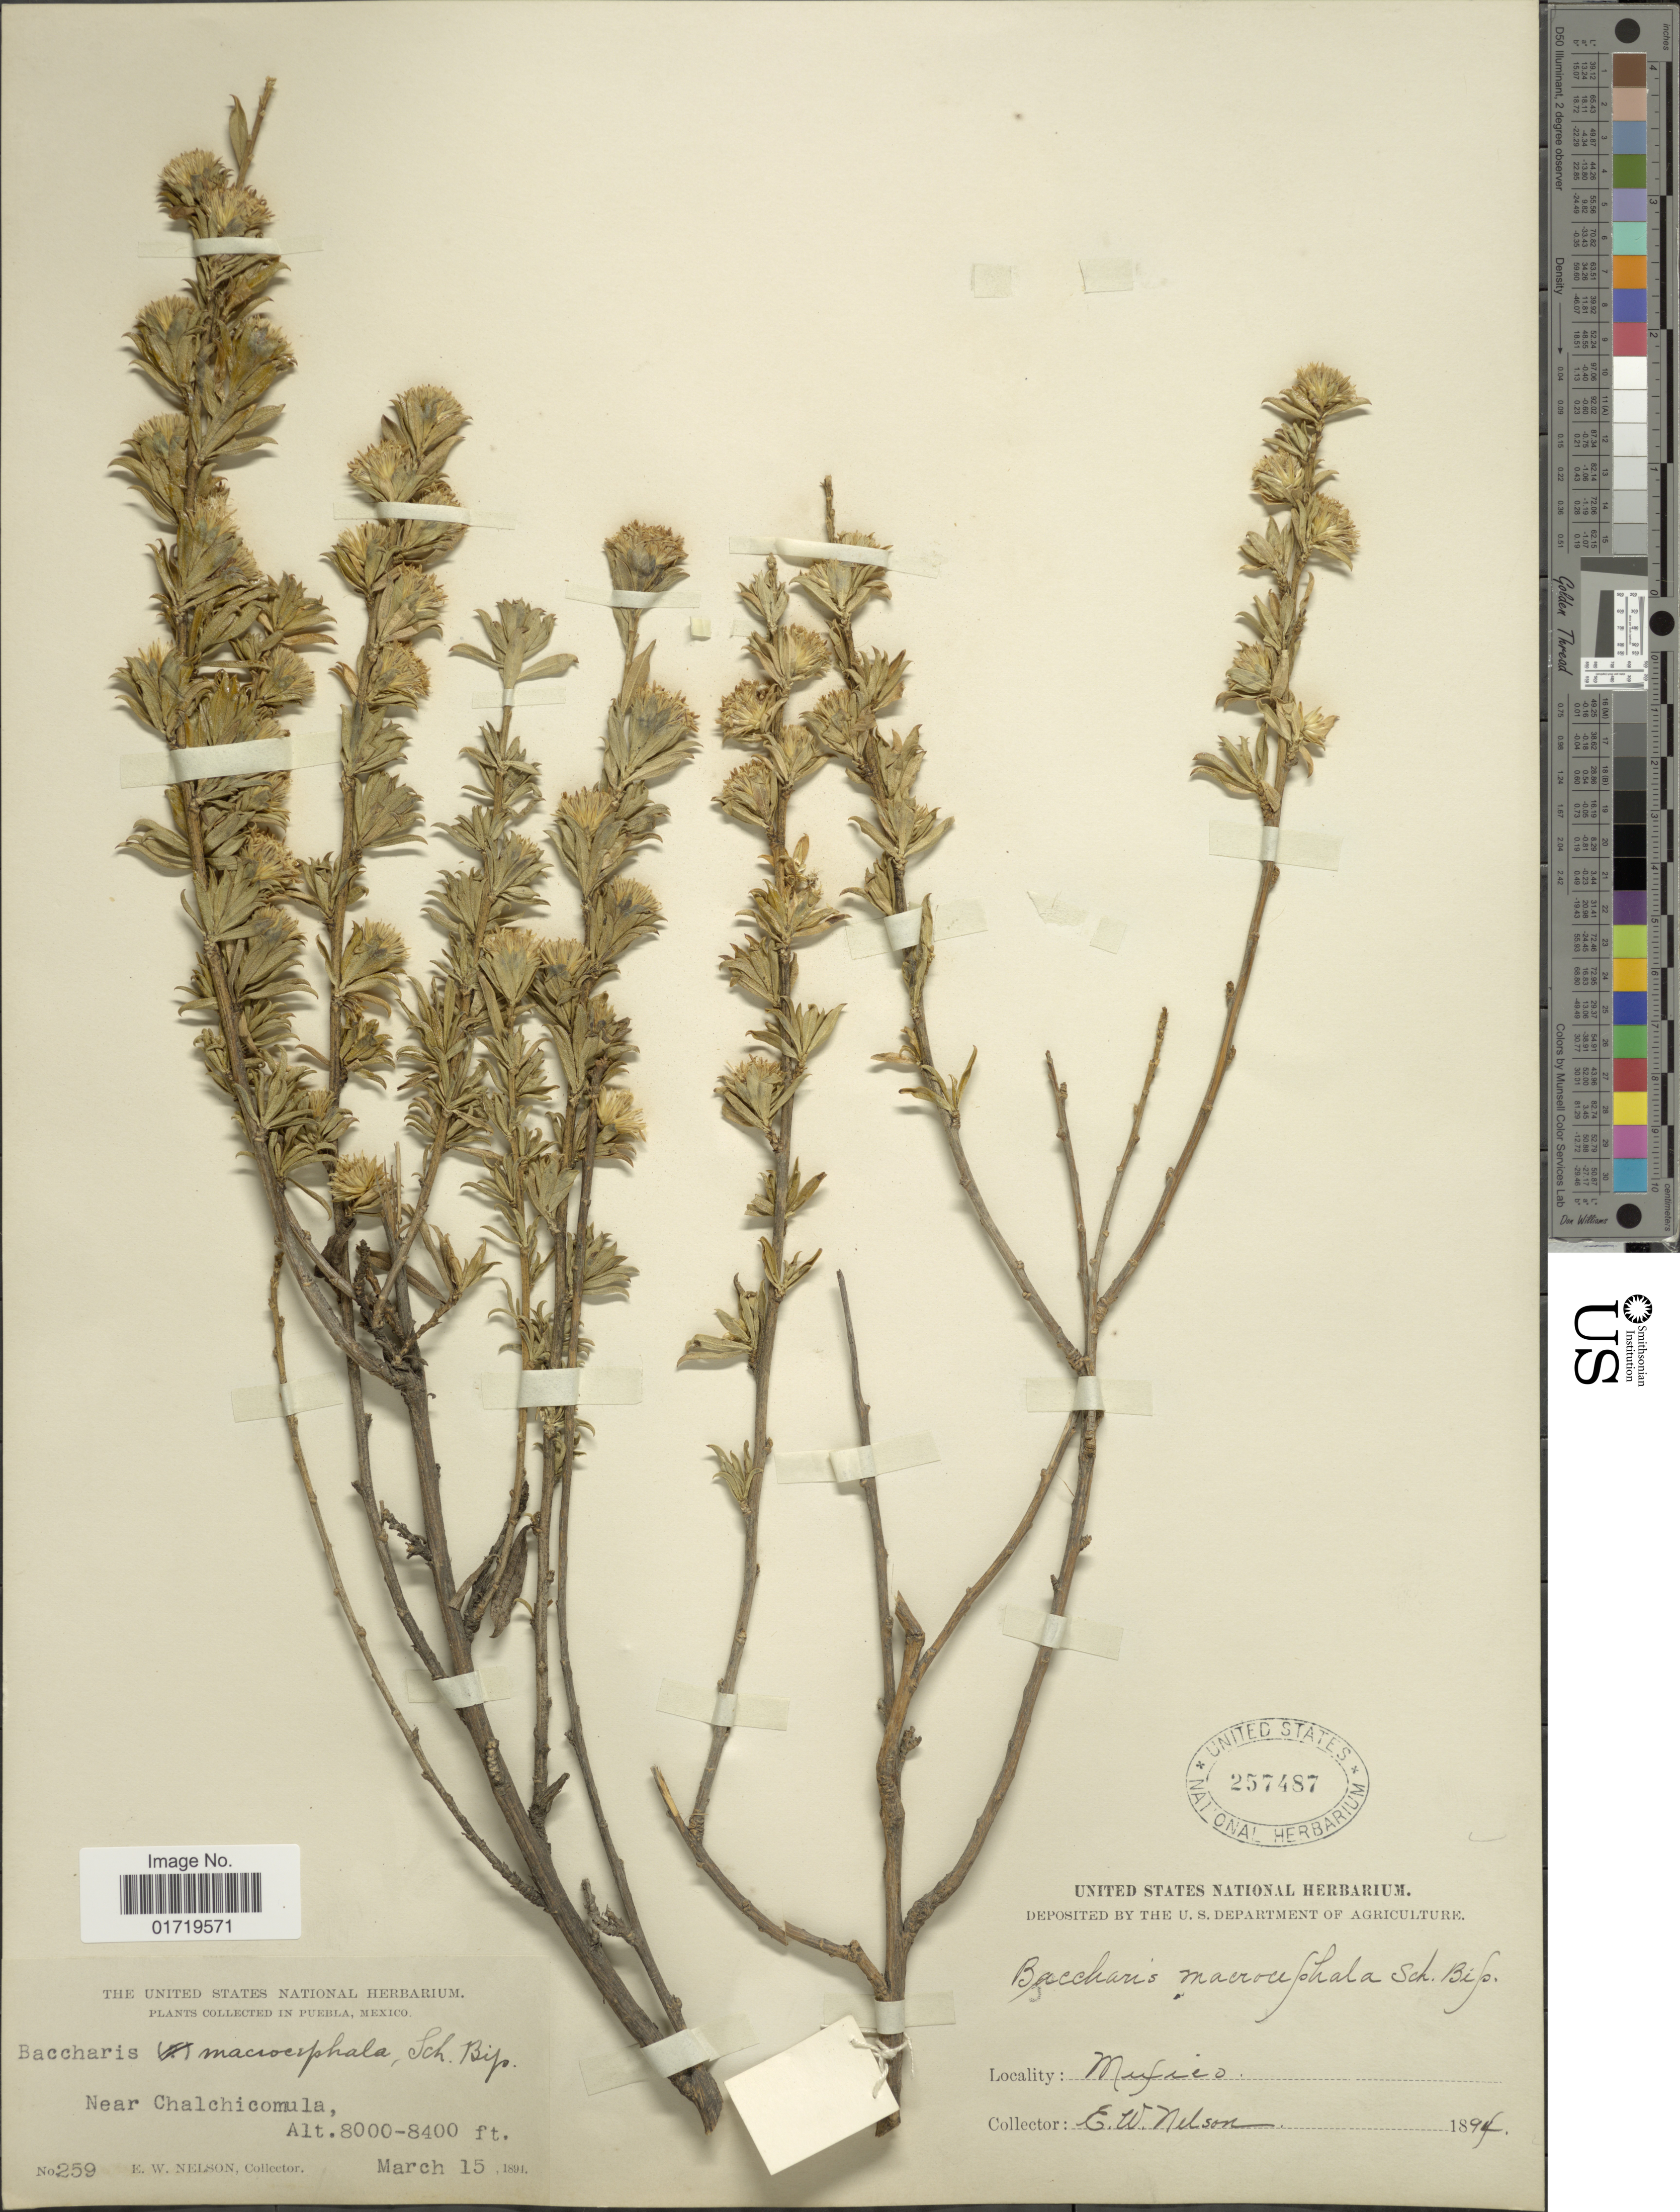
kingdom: Plantae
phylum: Tracheophyta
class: Magnoliopsida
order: Asterales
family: Asteraceae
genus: Baccharis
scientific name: Baccharis macrocephala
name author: Sch. Bip. ex Greenm.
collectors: E. W. Nelson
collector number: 259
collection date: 1894-03-15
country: Mexico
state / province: Puebla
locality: Near Chalchicomula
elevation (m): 2438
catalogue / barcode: US 257487